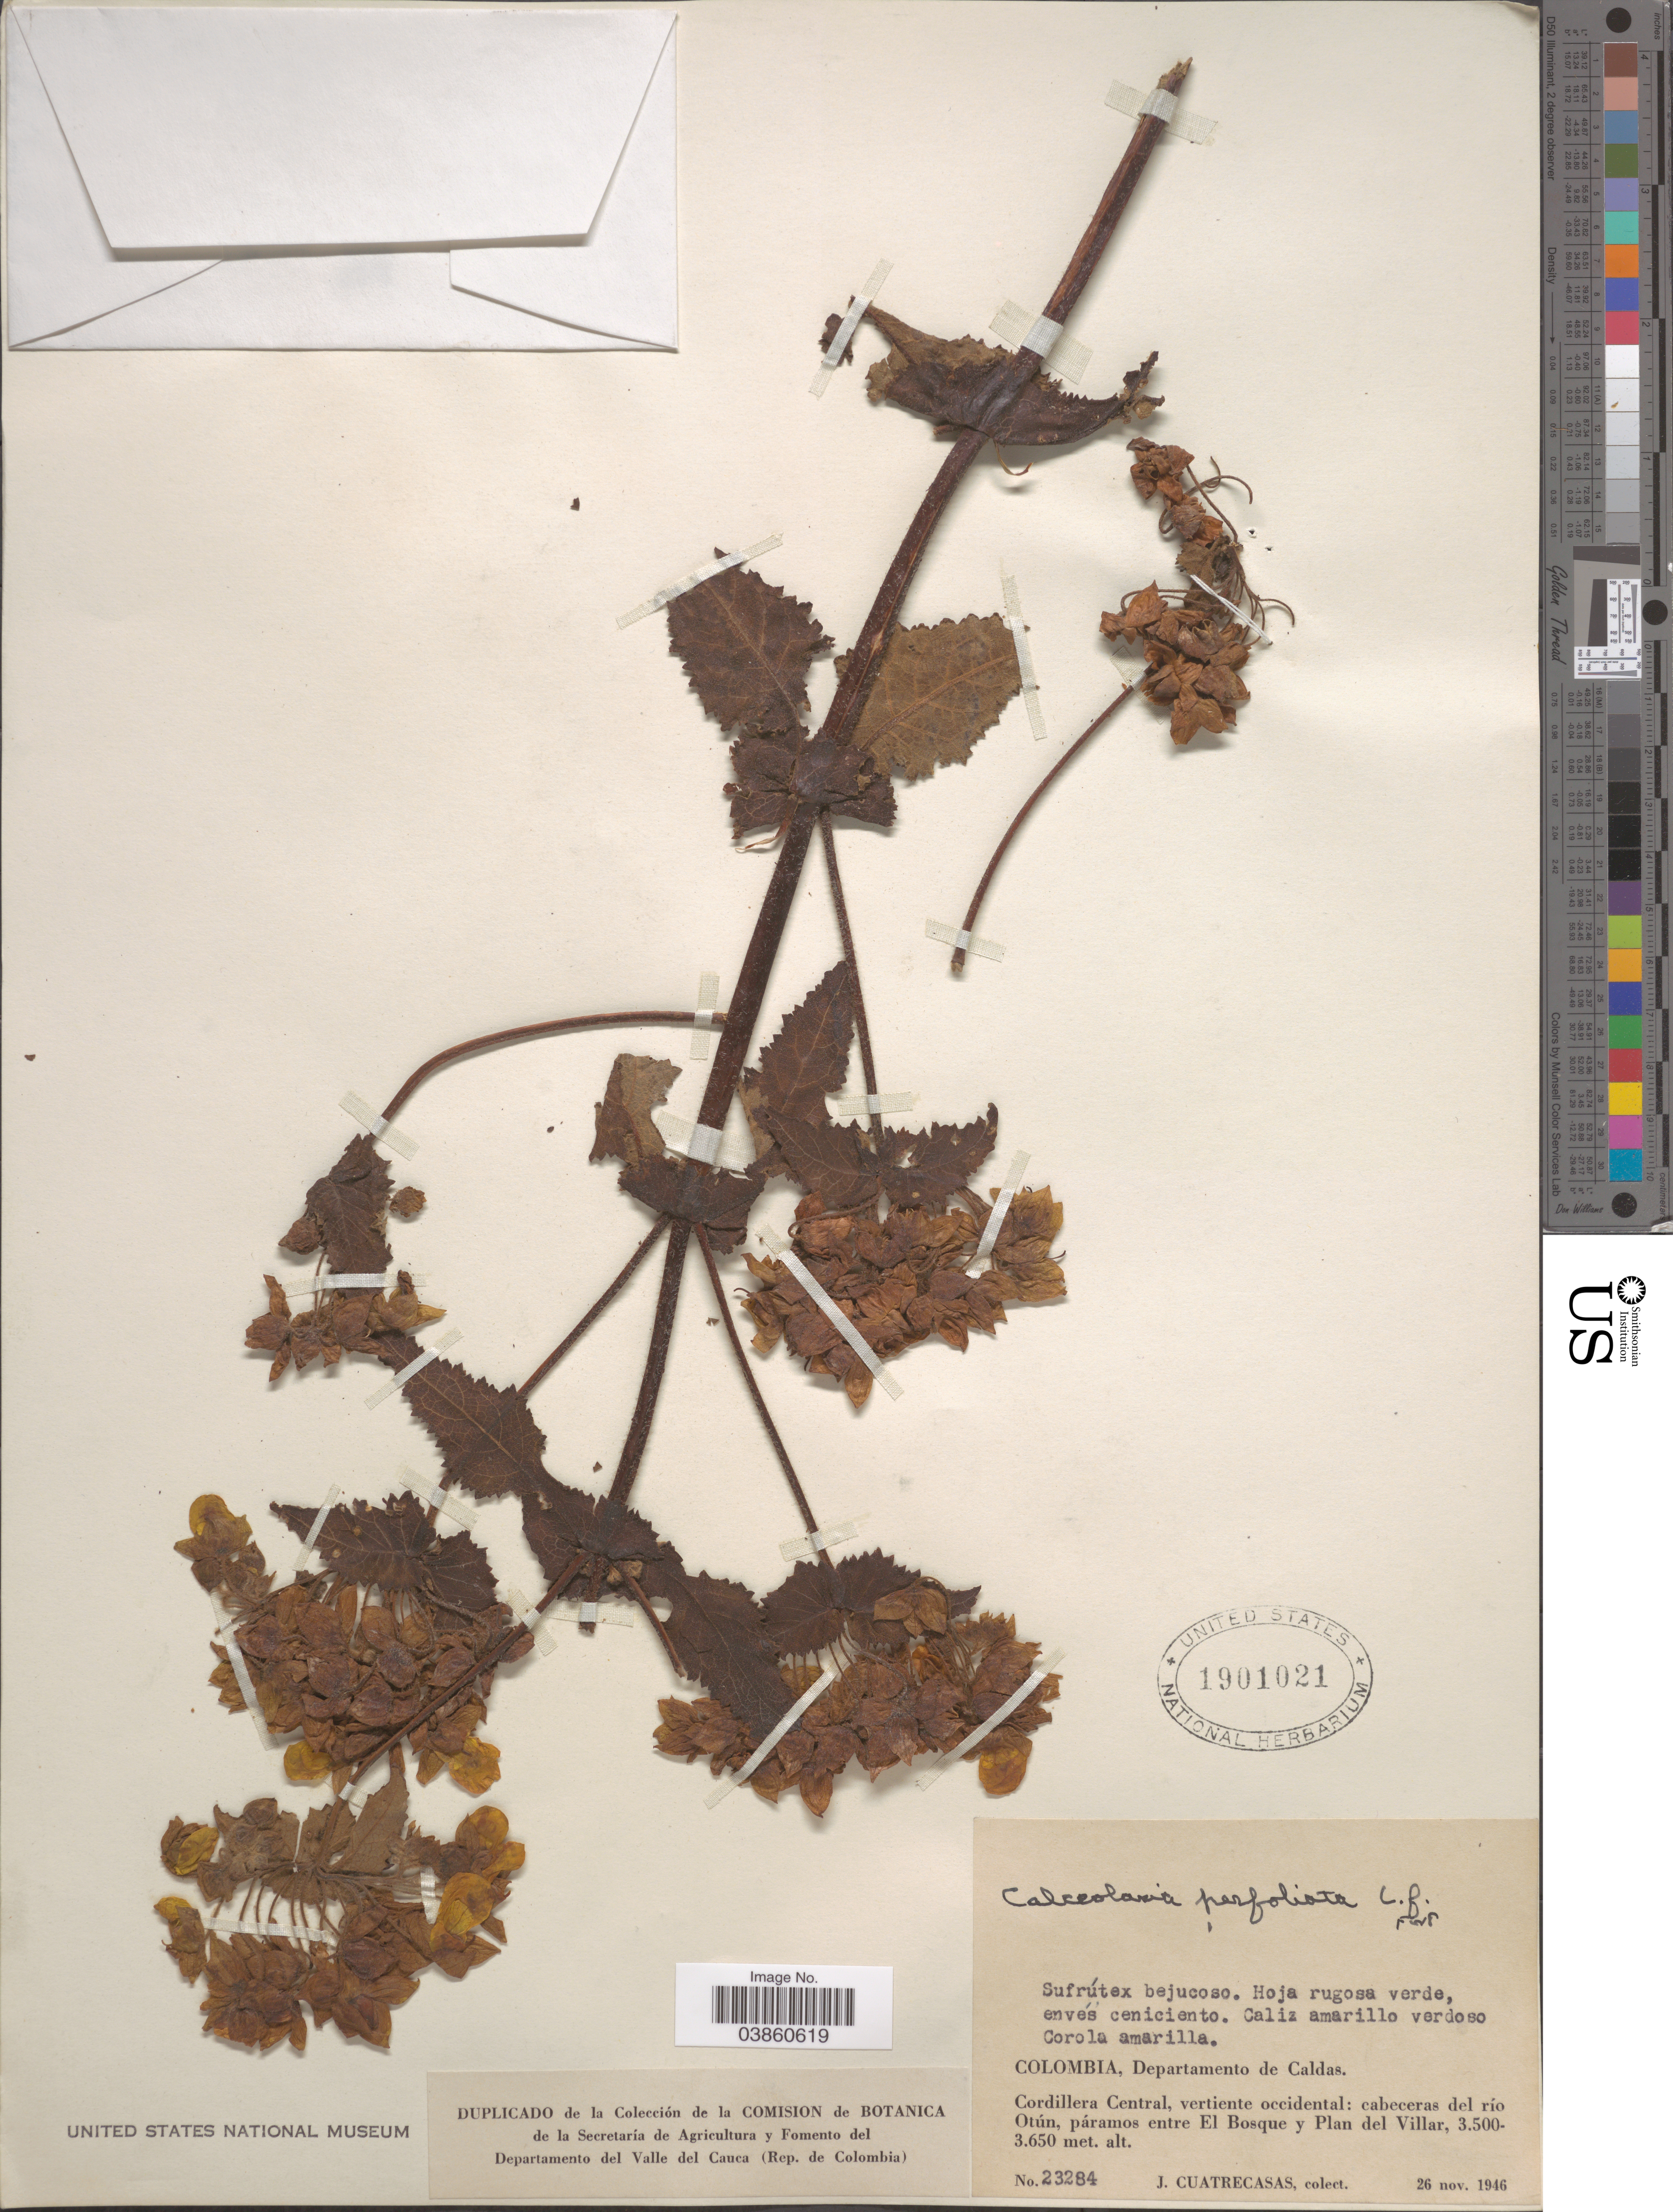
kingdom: Plantae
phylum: Tracheophyta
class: Magnoliopsida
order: Lamiales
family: Calceolariaceae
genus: Calceolaria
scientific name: Calceolaria perfoliata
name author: L. f.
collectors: J. Cuatrecasas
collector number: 23284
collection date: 1946-11-26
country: Colombia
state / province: Caldas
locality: Caliz amarillo verdoso Corola amarilla. Departamento de Caldas. Cordillera Central, vertiente occidental: cabeceras del río Otún, páramos entre El Bosque y Plan del Villar.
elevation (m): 3500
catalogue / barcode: US 1901021